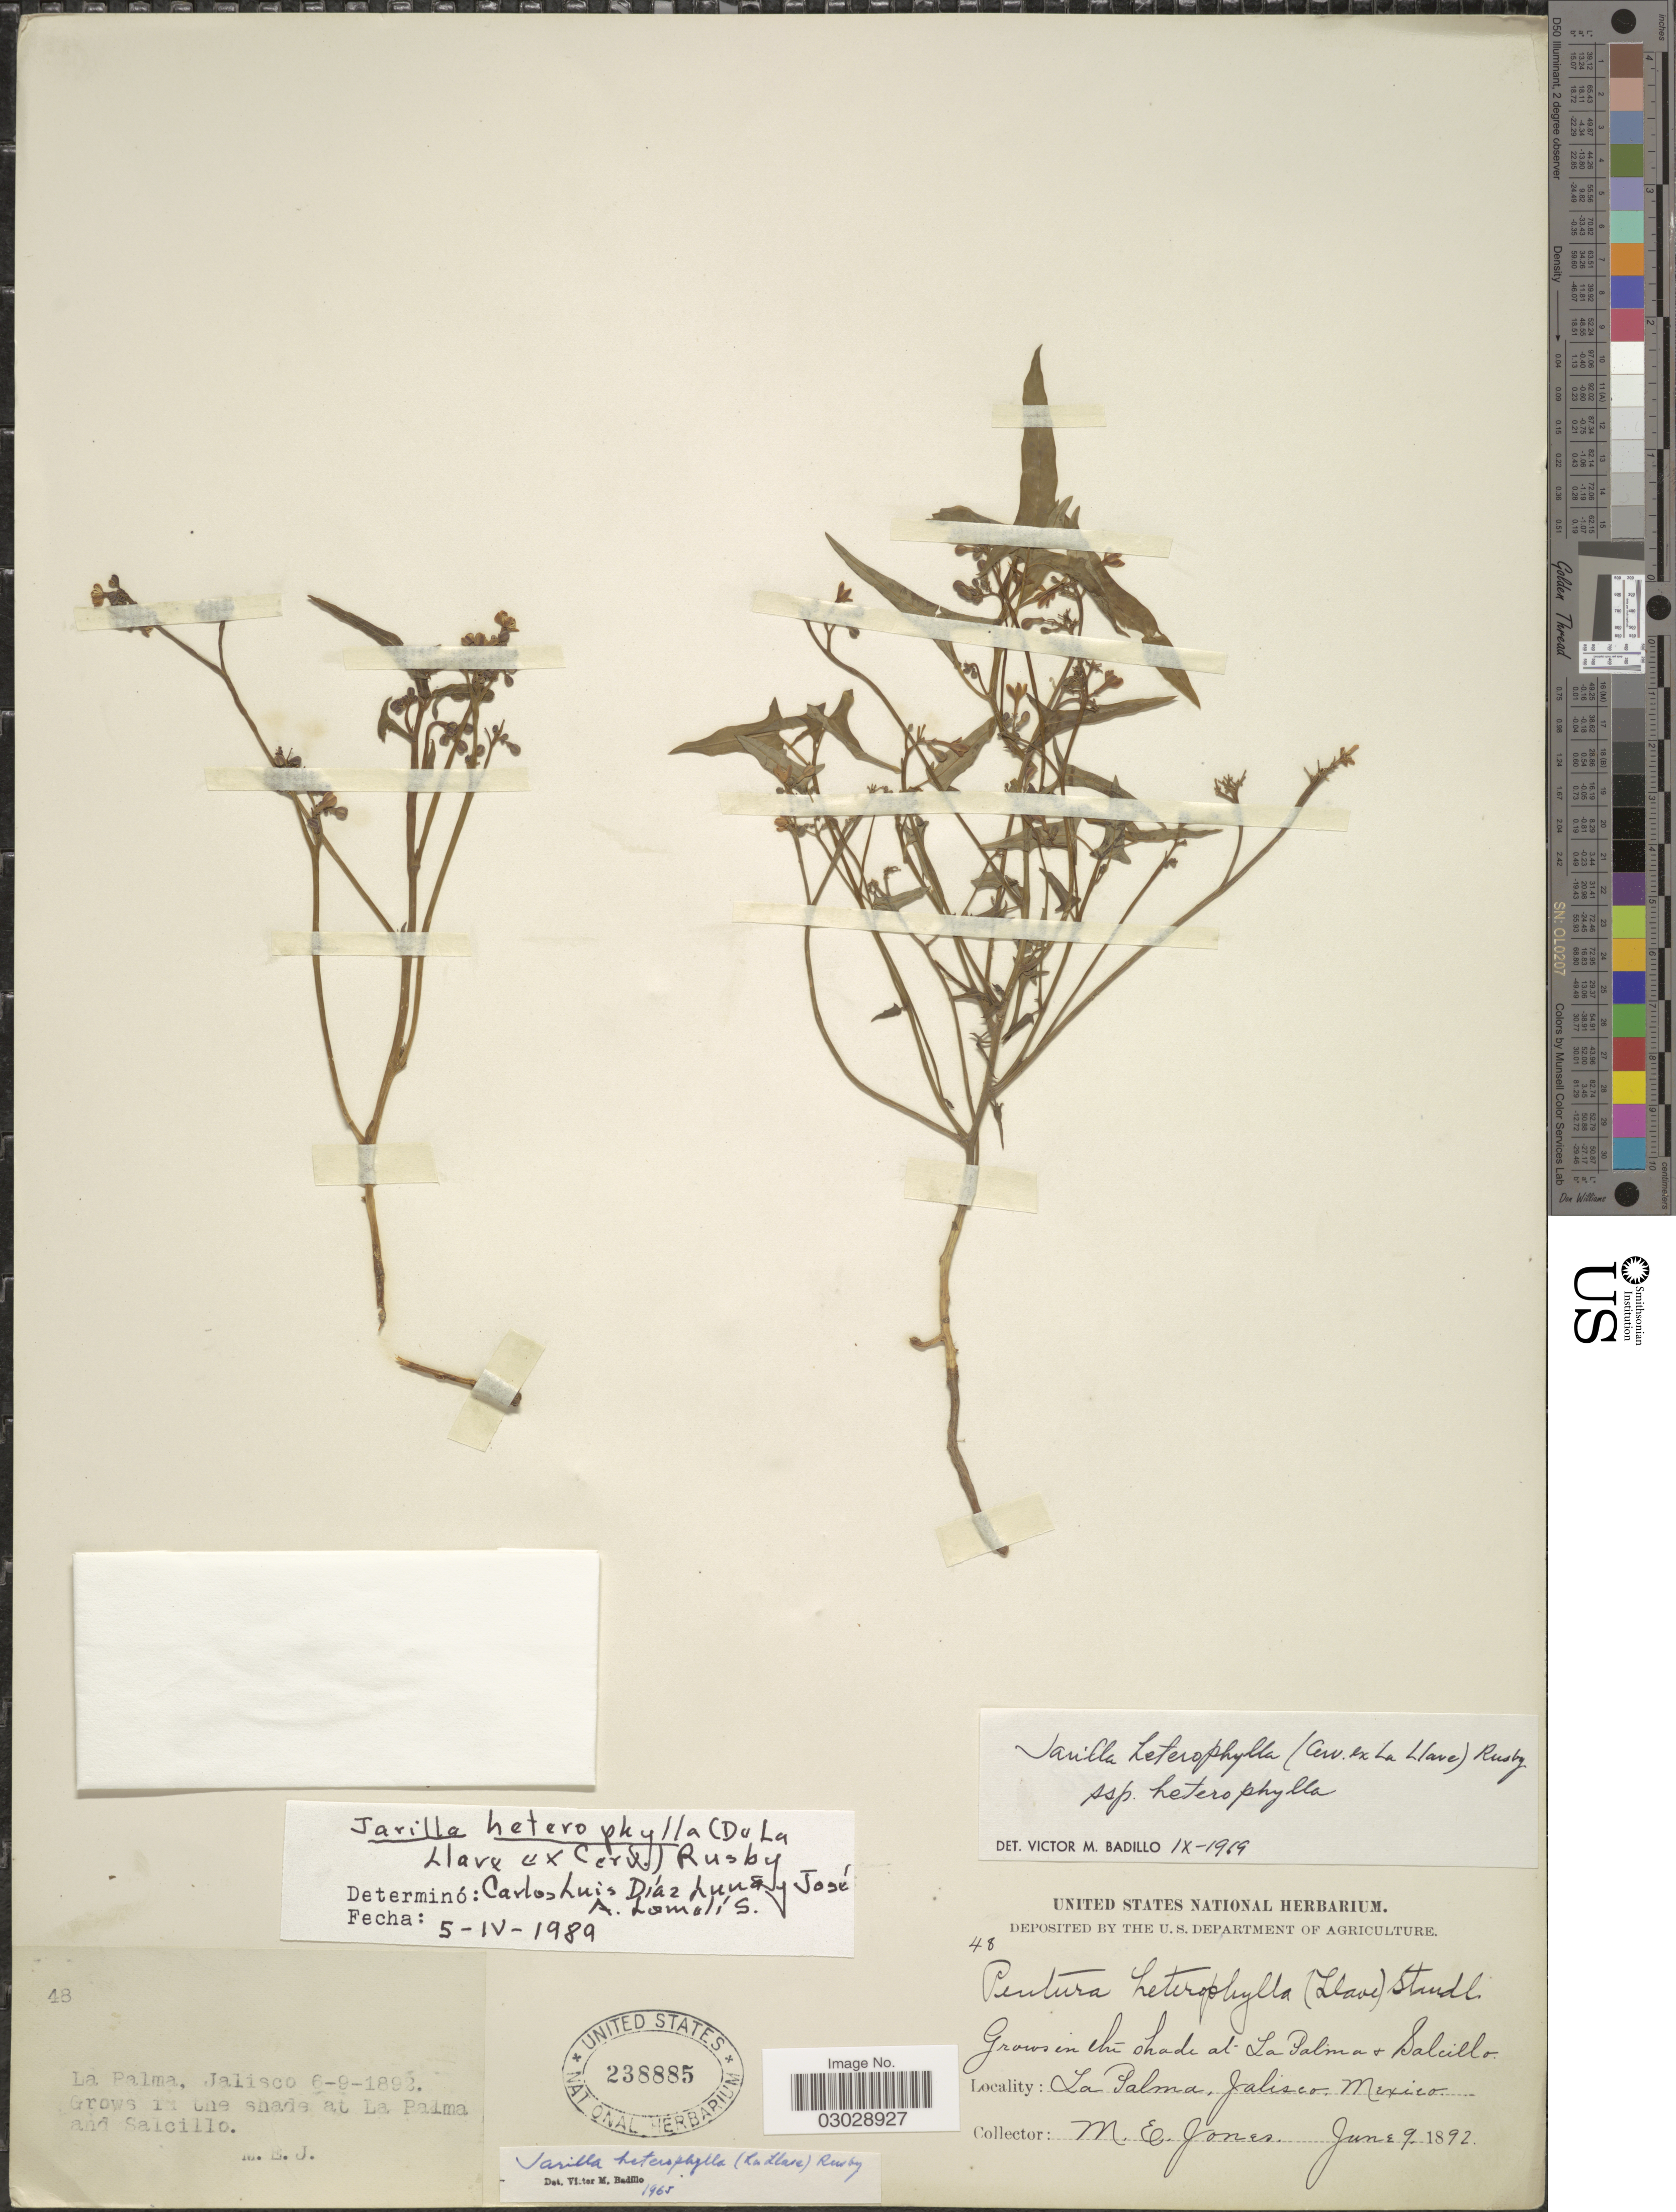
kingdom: Plantae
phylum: Tracheophyta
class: Magnoliopsida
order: Brassicales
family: Caricaceae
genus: Jarilla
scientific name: Jarilla heterophylla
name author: (Cerv. ex La Llave) Rusby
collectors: M. E. Jones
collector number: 48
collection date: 1892-06-09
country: Mexico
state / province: Jalisco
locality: La Palma. La Palma and Salcillo.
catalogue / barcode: US 238885